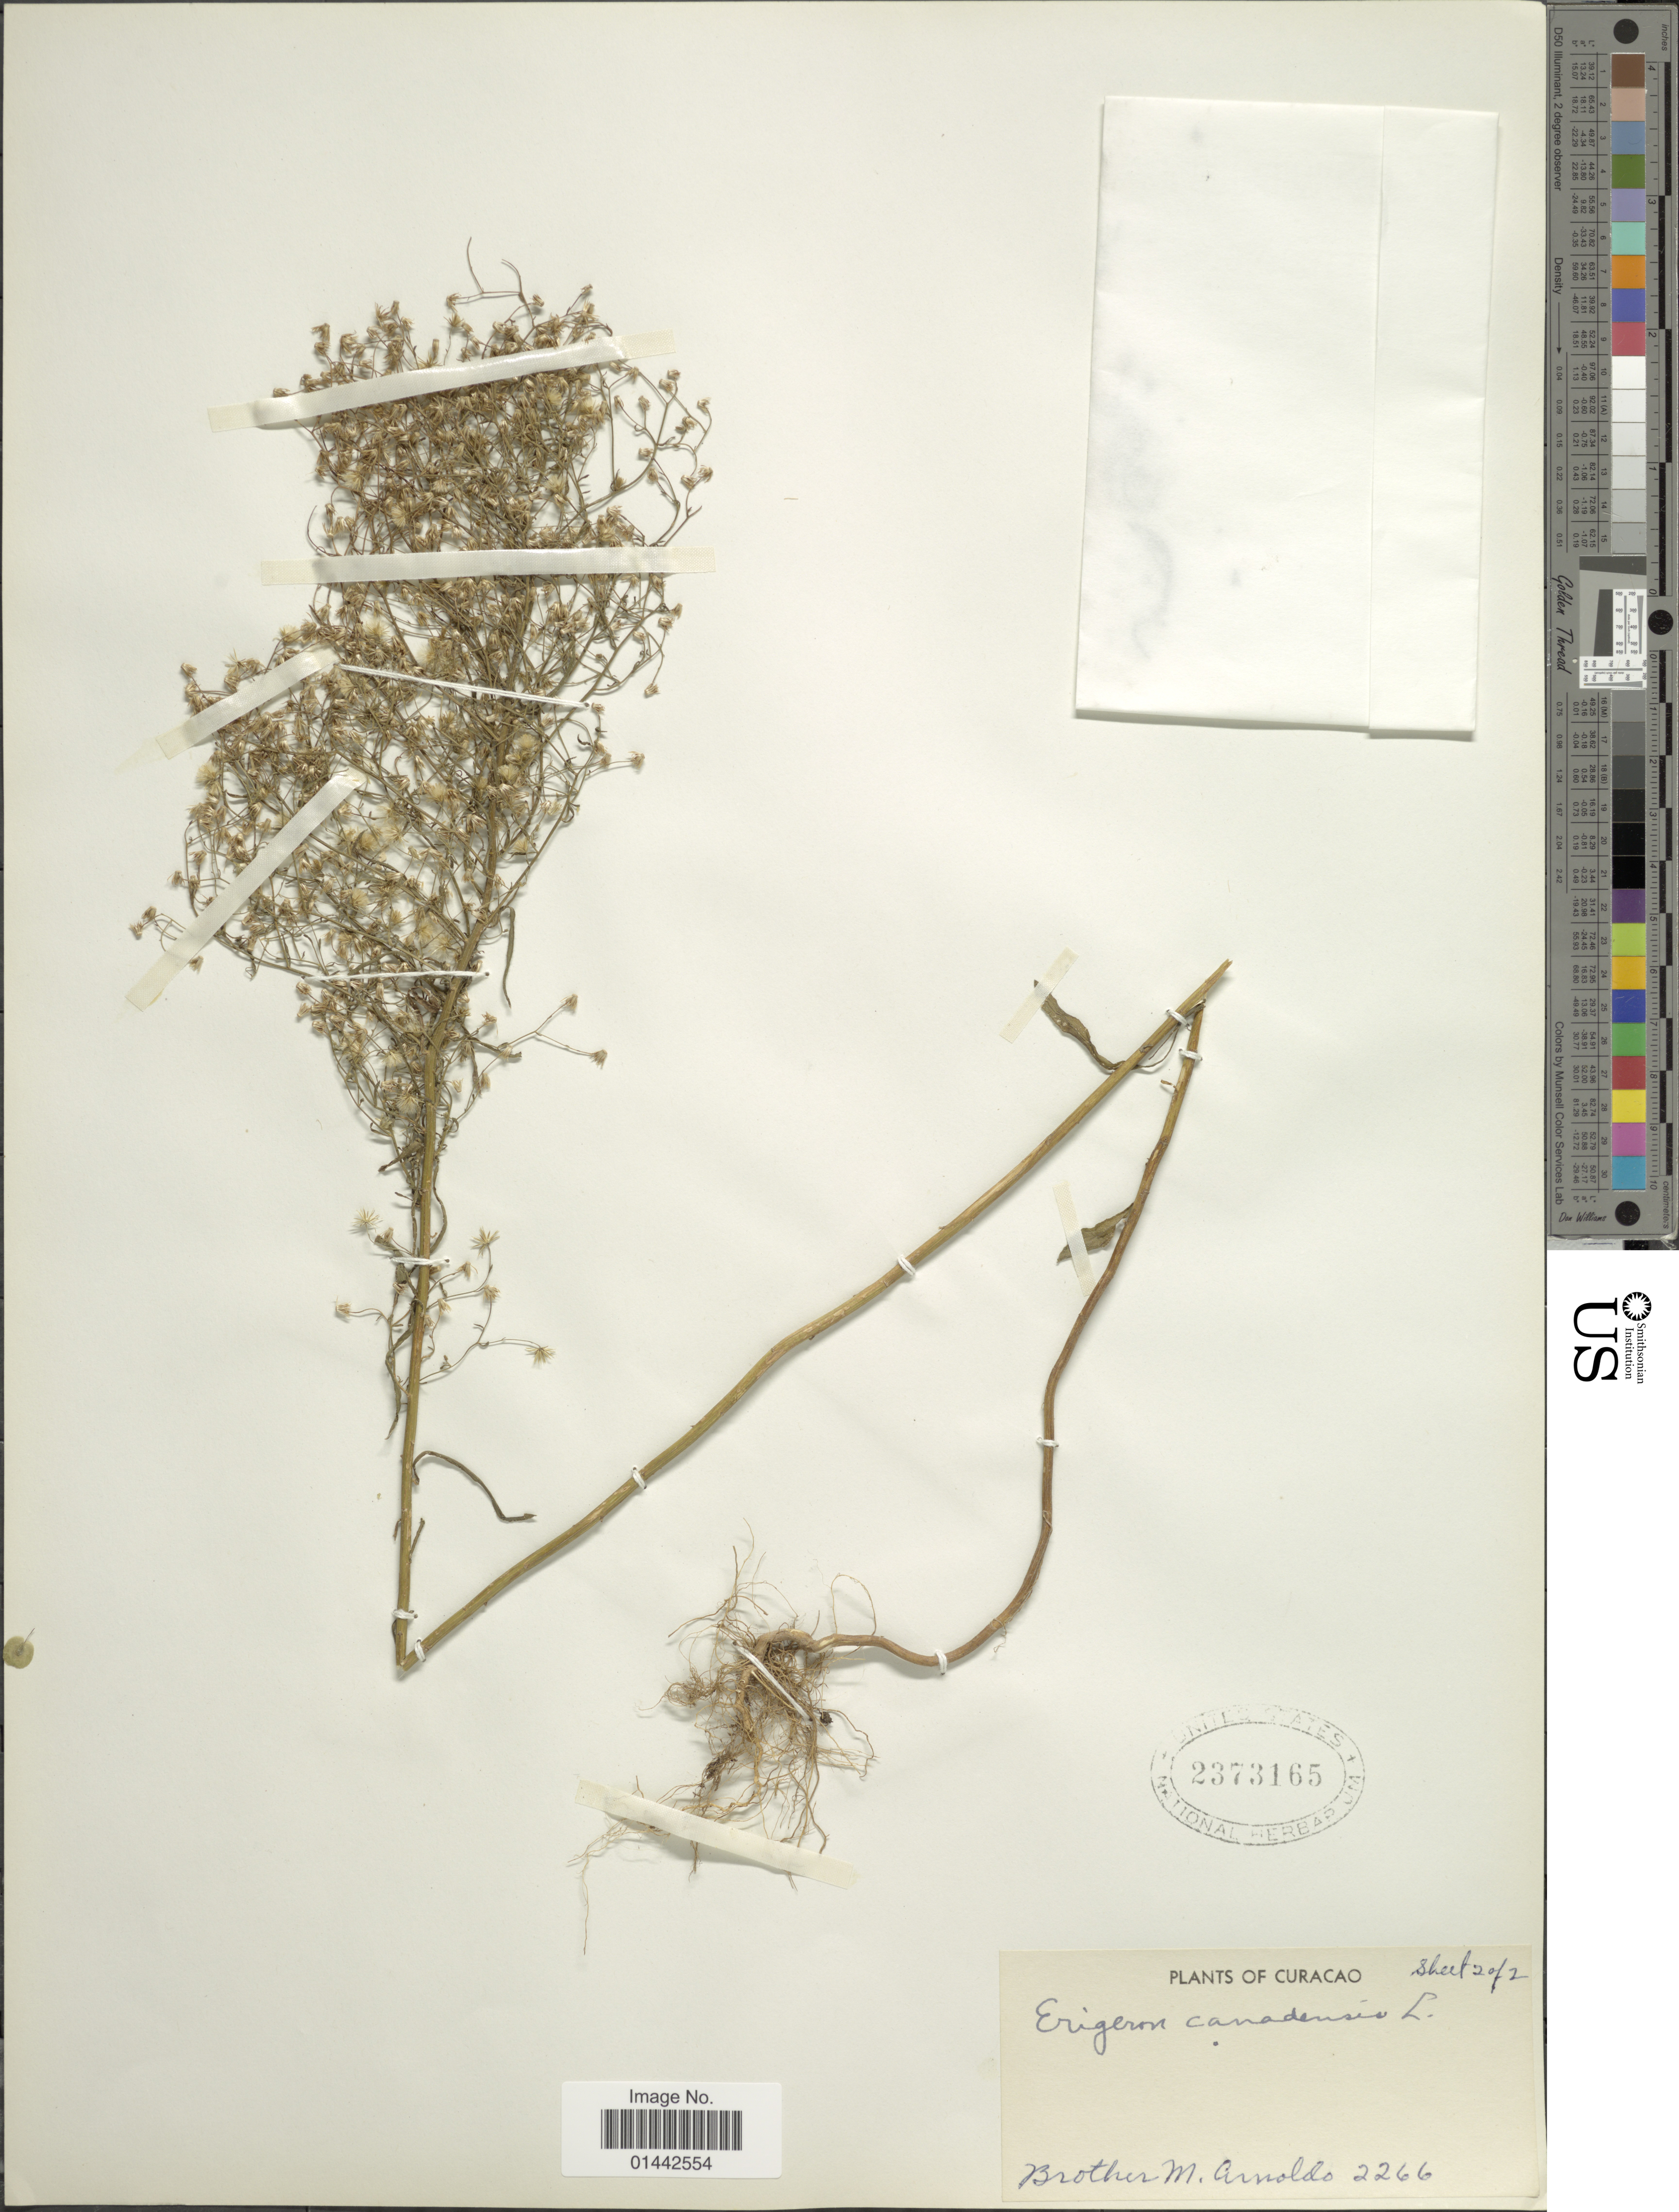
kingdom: Plantae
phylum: Tracheophyta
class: Magnoliopsida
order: Asterales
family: Asteraceae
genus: Erigeron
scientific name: Erigeron sp.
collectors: N. Arnoldo-Broeders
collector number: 2266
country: Curaçao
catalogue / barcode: US 2373165